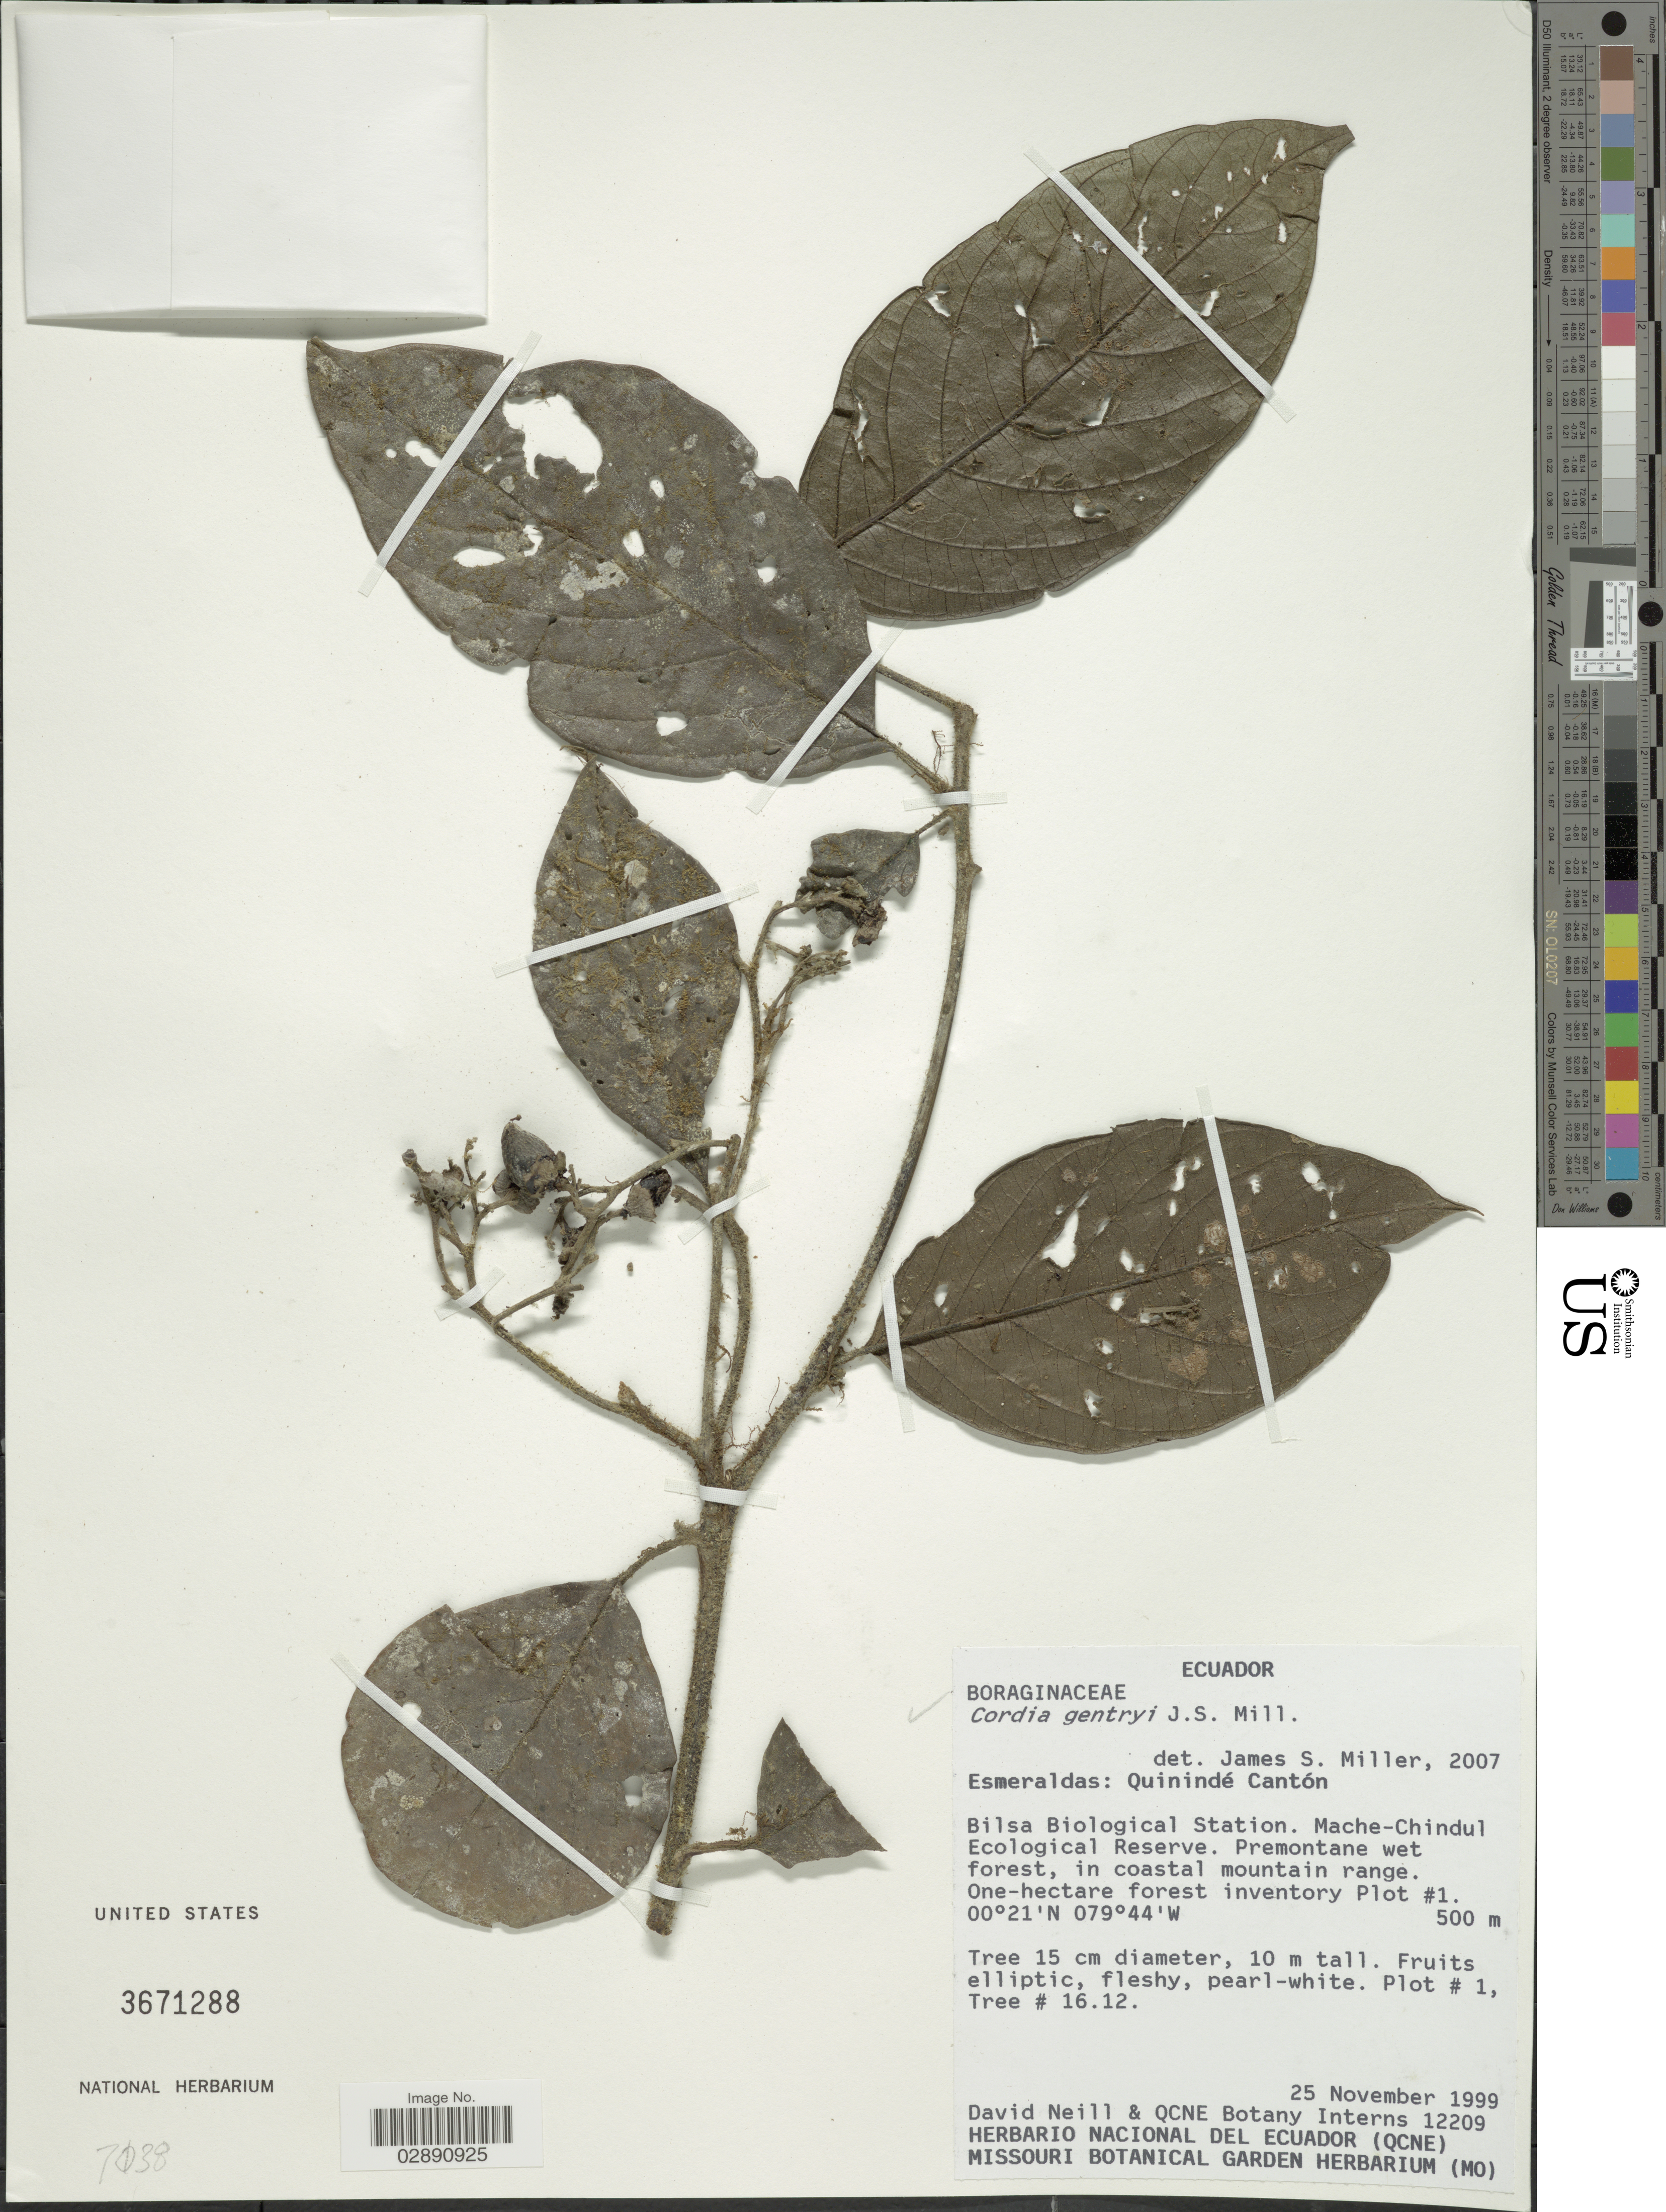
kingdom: Plantae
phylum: Tracheophyta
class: Magnoliopsida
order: Boraginales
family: Cordiaceae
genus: Cordia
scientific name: Cordia gentryi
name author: J.S. Mill.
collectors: D. Neill & QCNE botany interns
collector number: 12209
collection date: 1999-11-25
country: Ecuador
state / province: Esmeraldas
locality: Quinindé Cantón. Bilsa Biological Station. Mache-Chindul Ecological Reserve. One-hectare forest inventory Plot # 1.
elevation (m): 500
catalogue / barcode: US 3671288